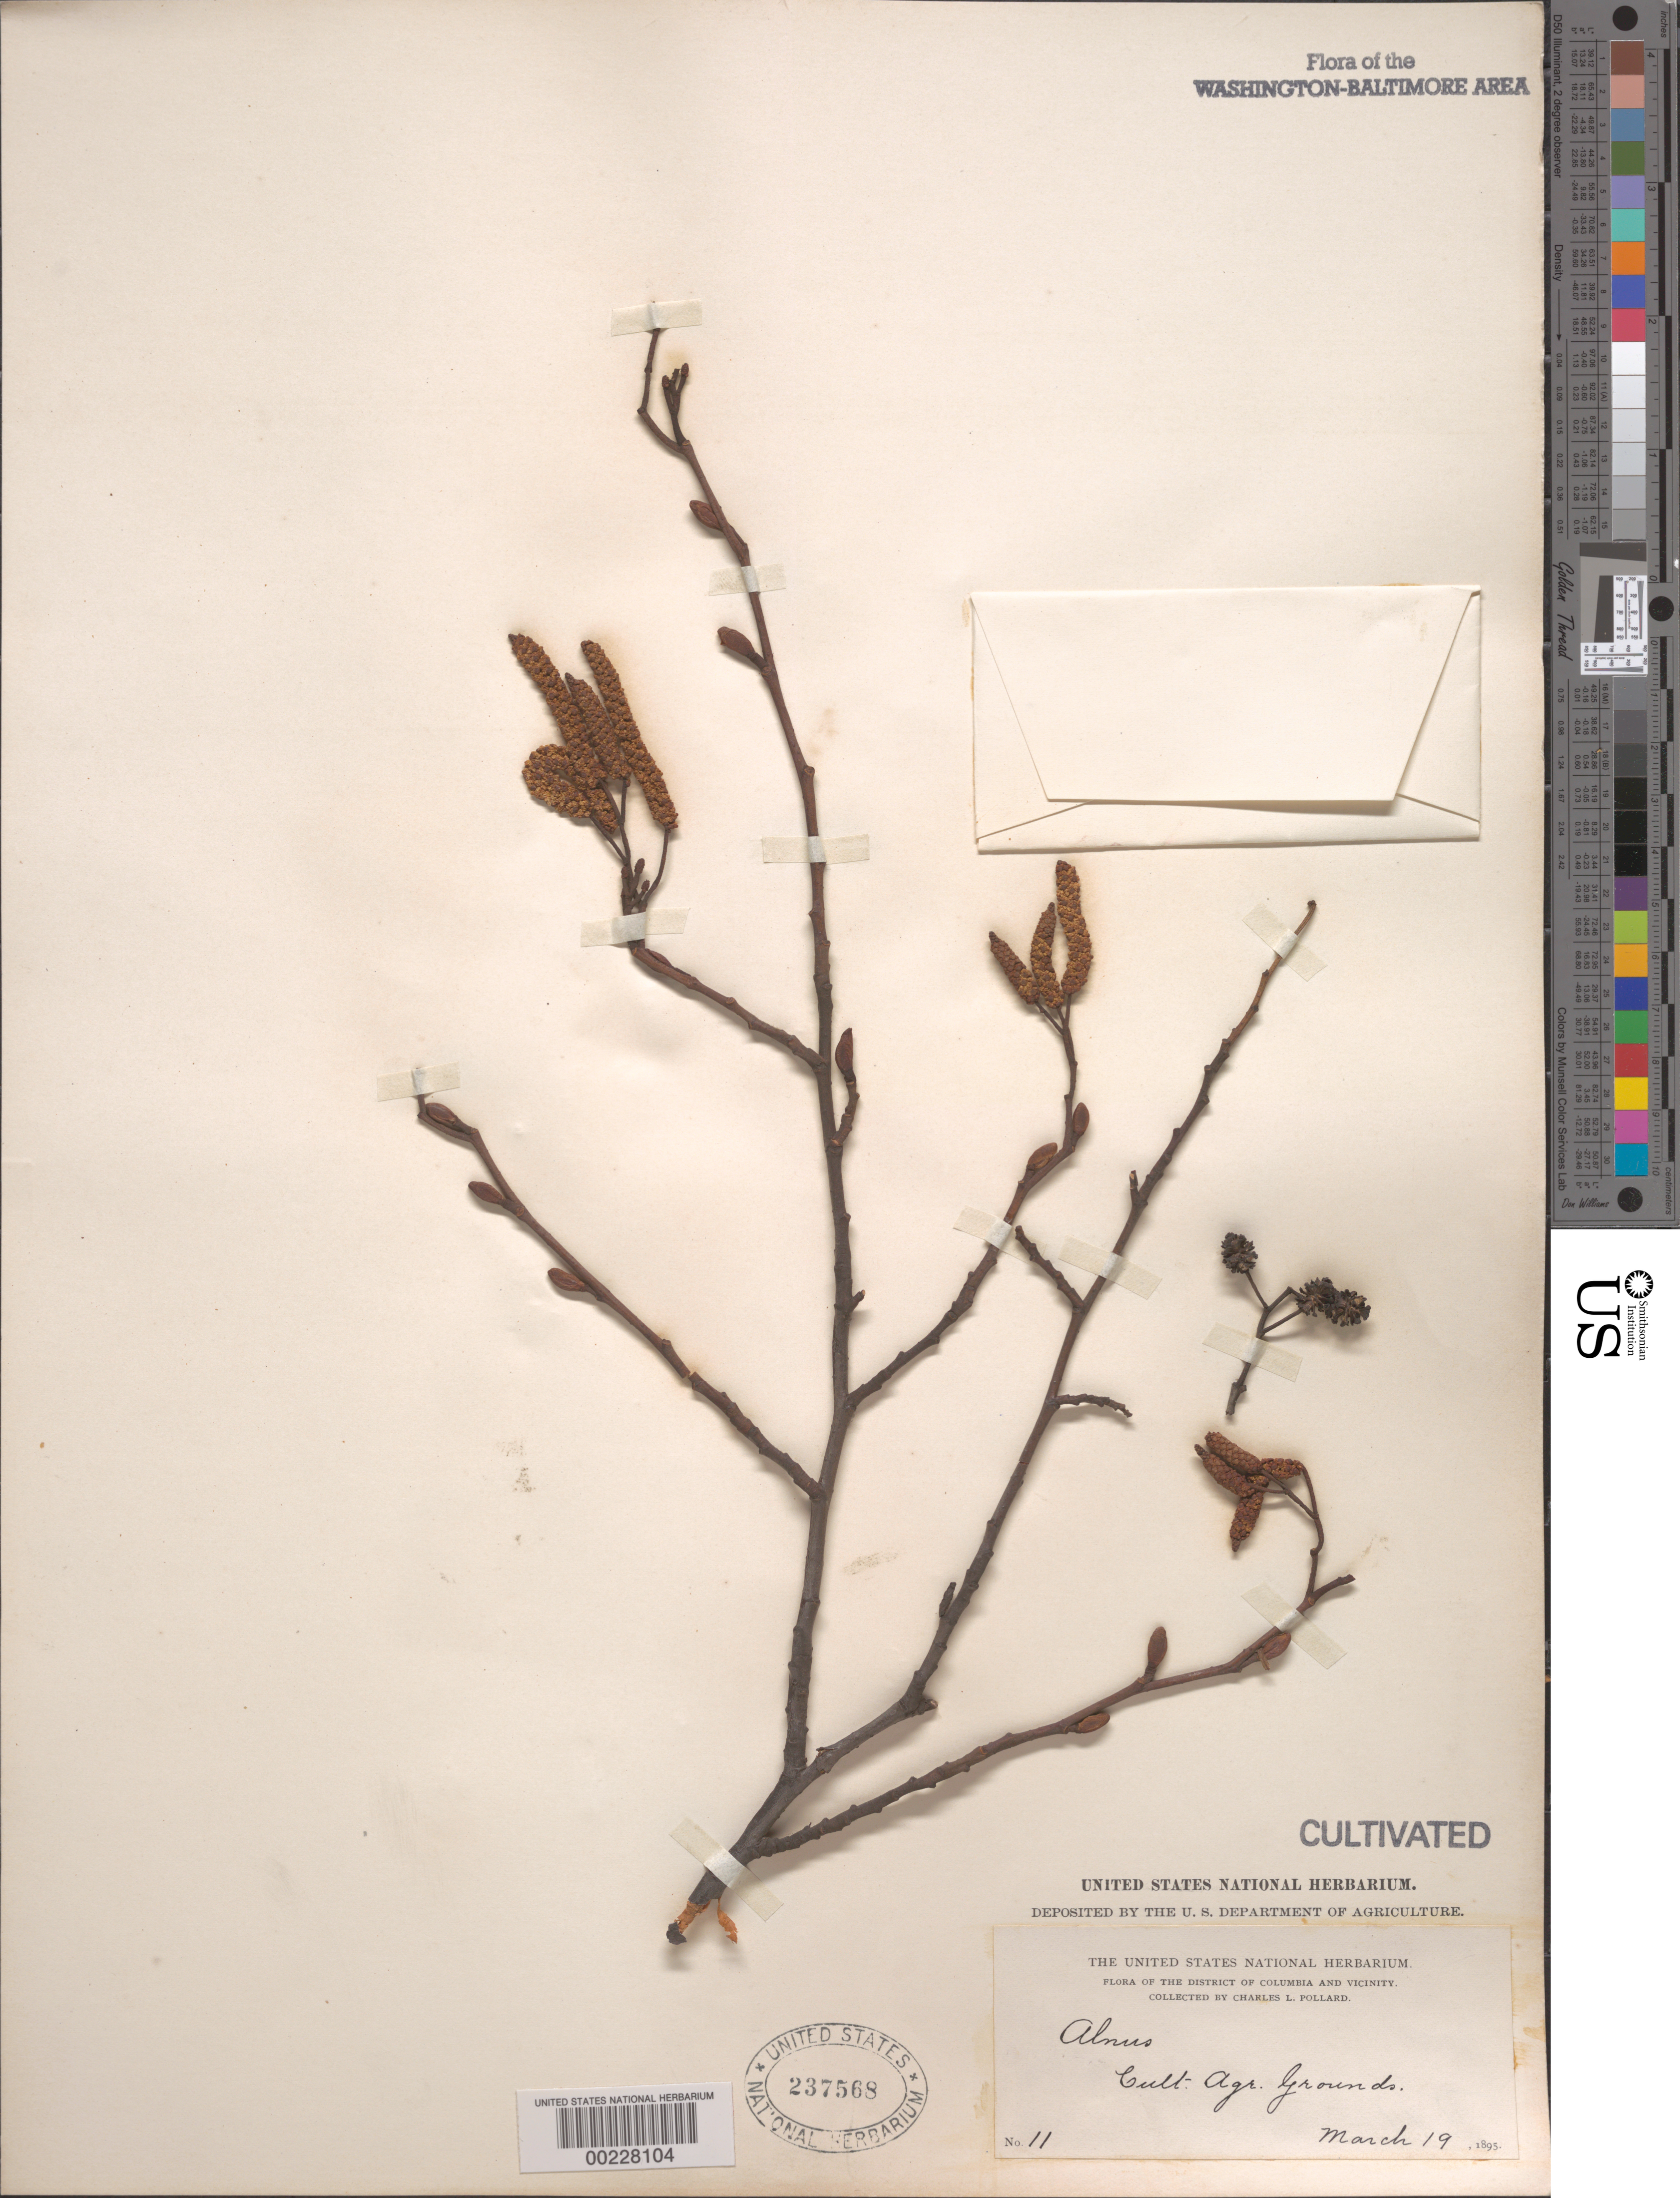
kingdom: Plantae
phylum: Tracheophyta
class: Magnoliopsida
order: Fagales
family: Betulaceae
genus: Alnus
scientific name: Alnus sp.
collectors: C. L. Pollard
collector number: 11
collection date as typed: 19 Mar 1895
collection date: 1895-03-19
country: United States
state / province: District of Columbia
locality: Agricultural grounds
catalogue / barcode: US 237568